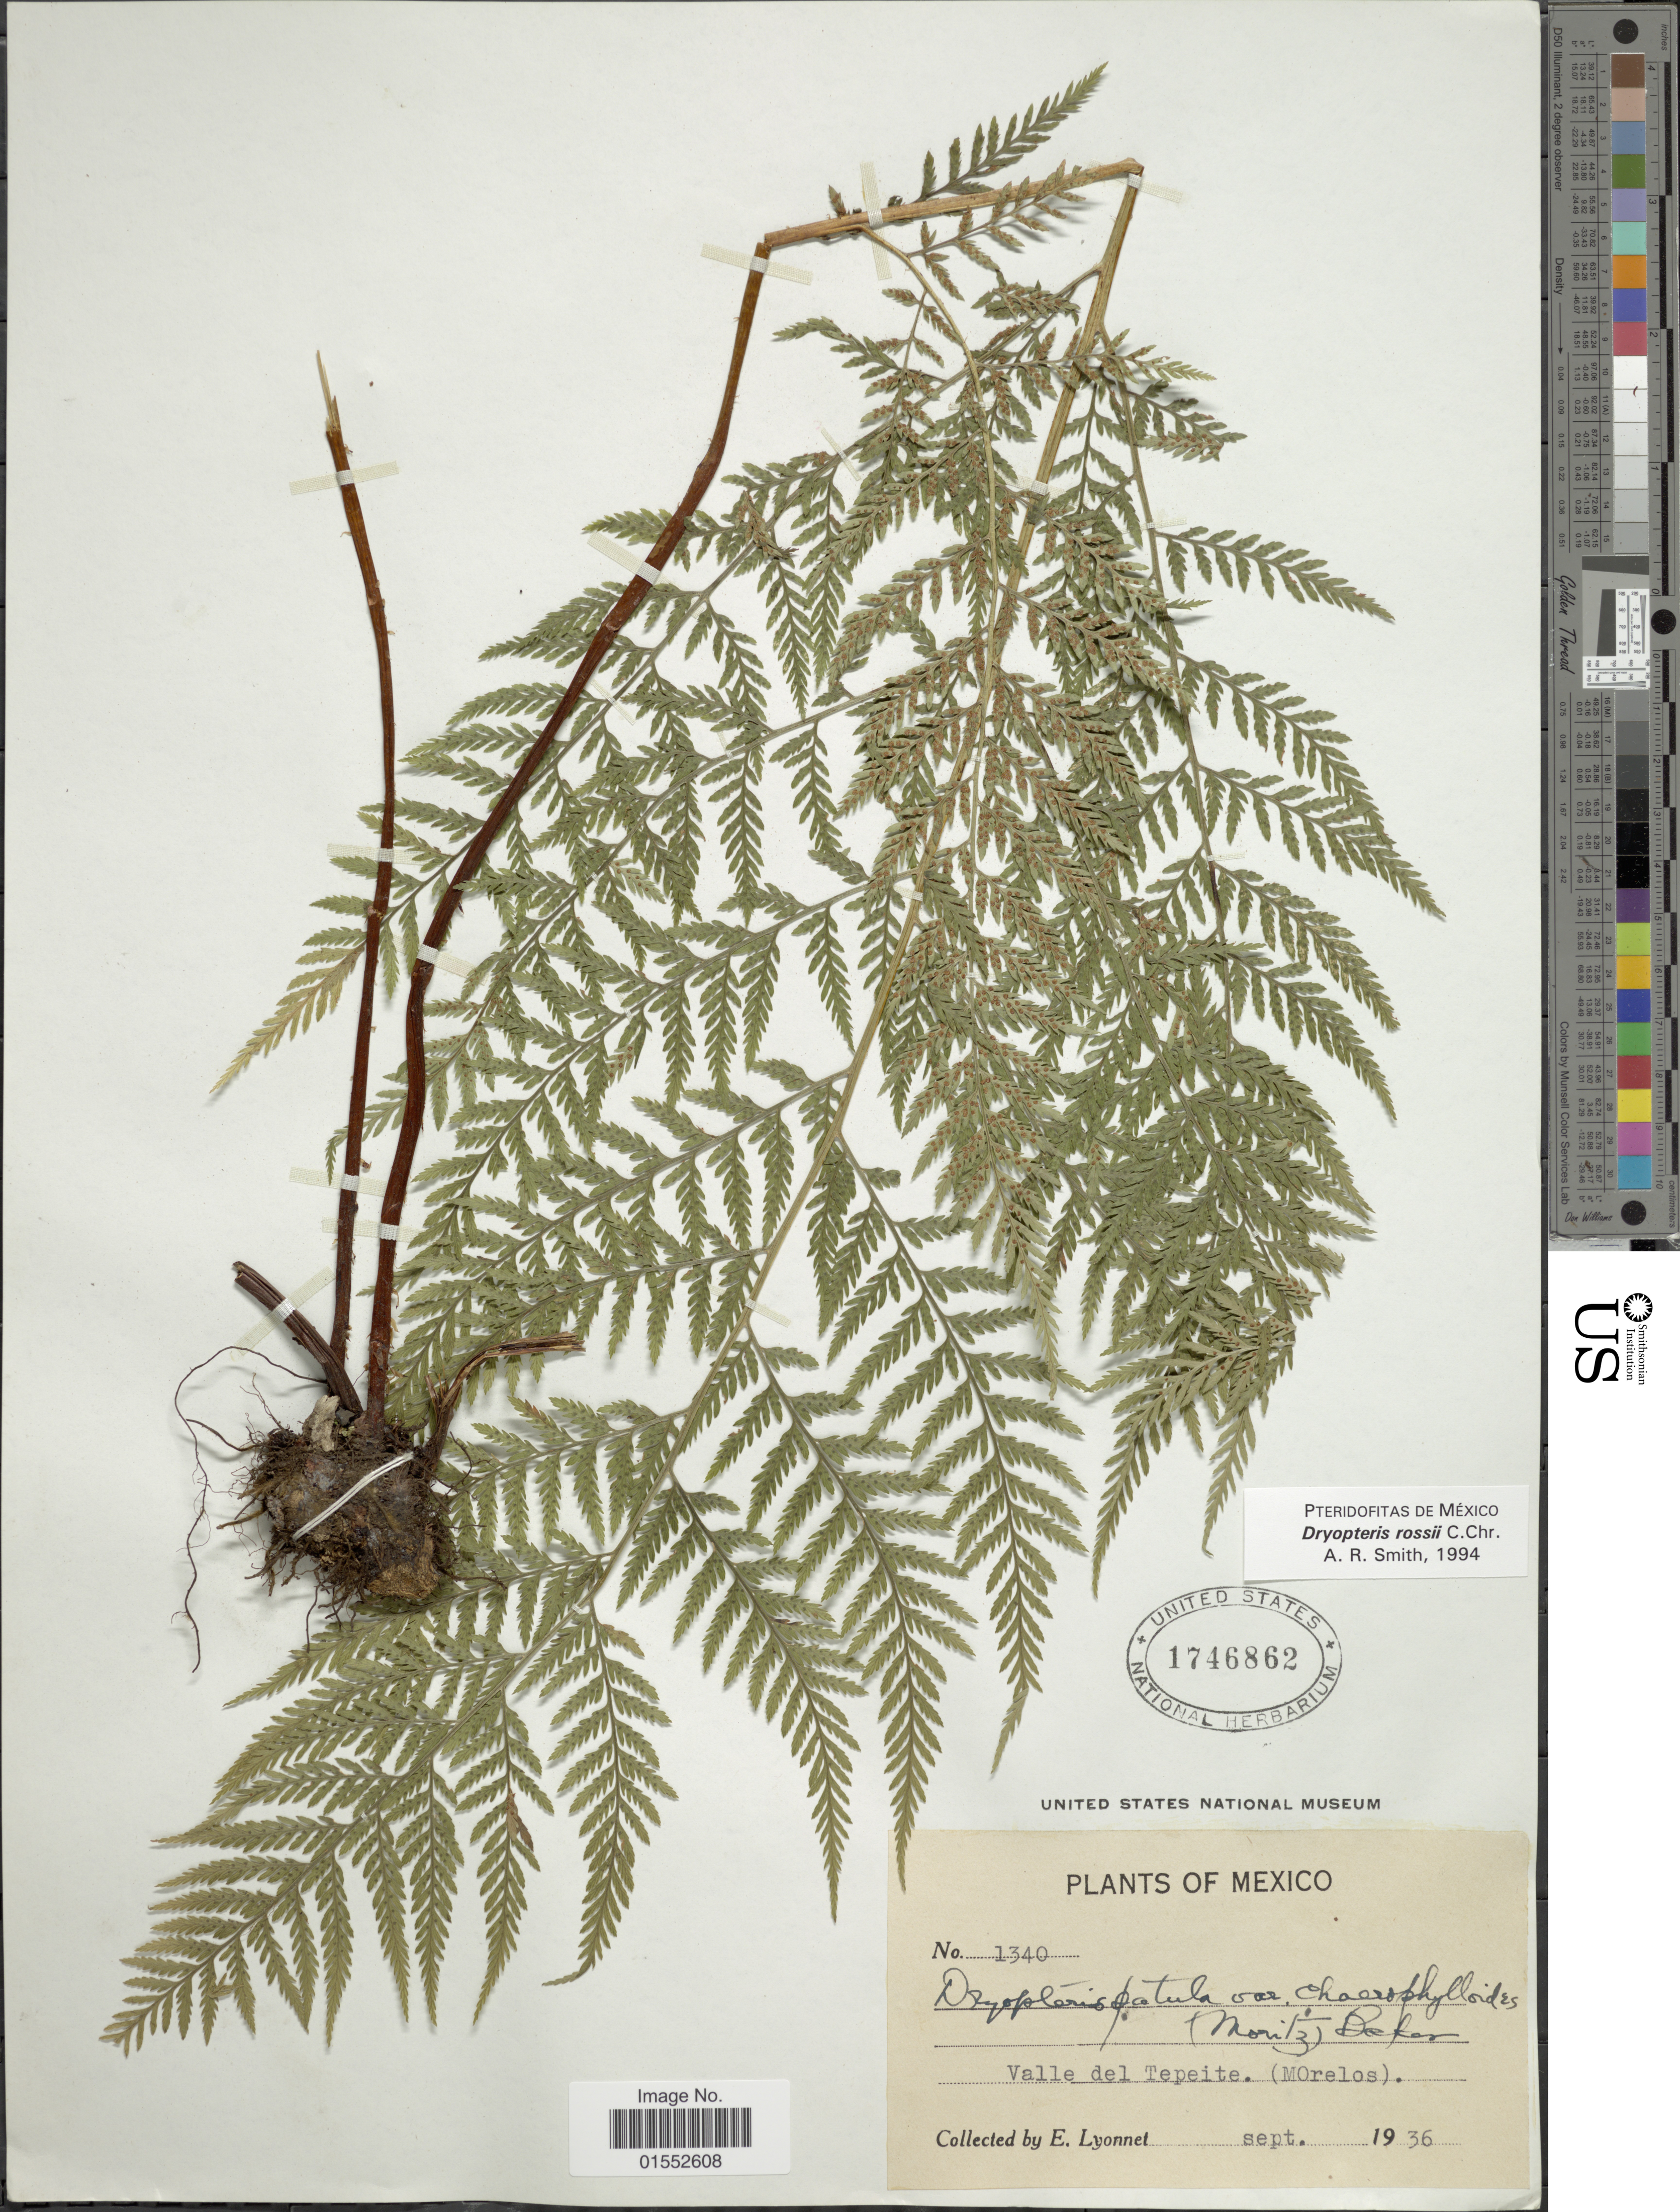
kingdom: Plantae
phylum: Tracheophyta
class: Polypodiopsida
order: Polypodiales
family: Dryopteridaceae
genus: Dryopteris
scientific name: Dryopteris rossii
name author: C. Chr.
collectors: E. Lyonnet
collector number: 1340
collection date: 1936-09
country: Mexico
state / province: Morelos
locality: Valle del Tepeite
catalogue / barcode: US 1746862